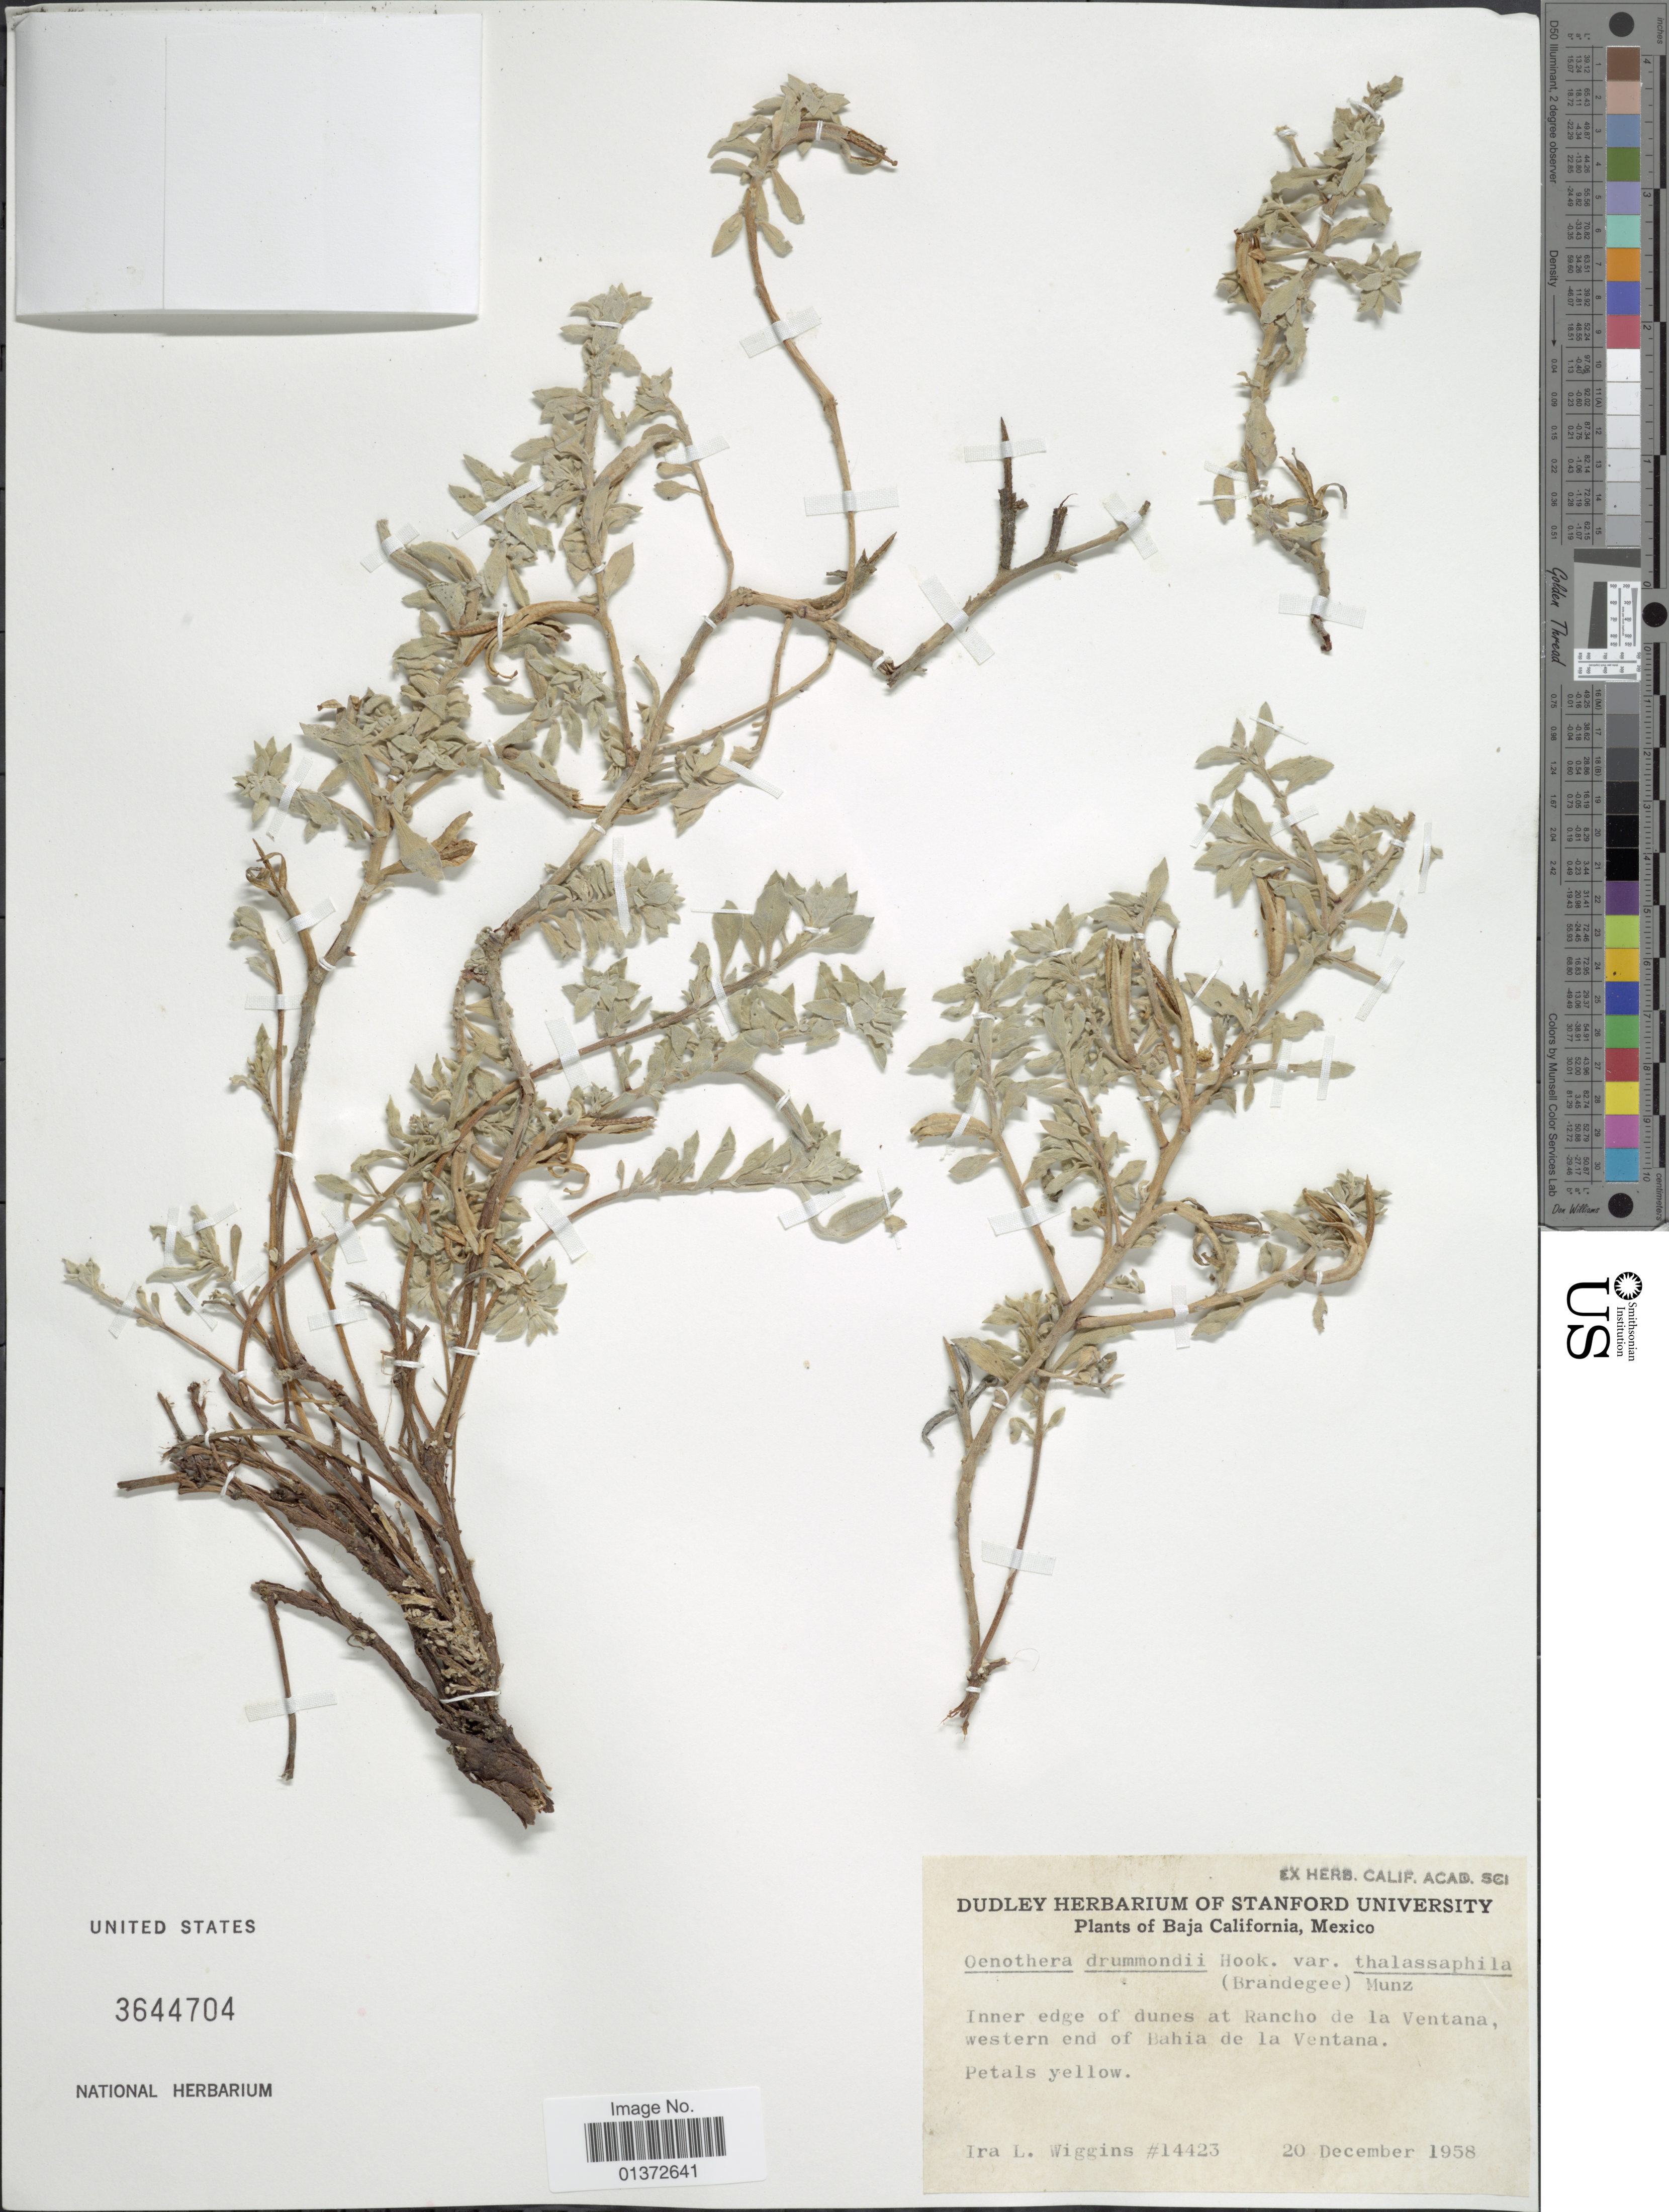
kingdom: Plantae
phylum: Tracheophyta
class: Magnoliopsida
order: Myrtales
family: Onagraceae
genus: Oenothera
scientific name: Oenothera drummondii subsp. thalassaphila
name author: (Brandegee) W. Dietr. & W.L. Wagner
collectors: I. L. Wiggins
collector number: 14423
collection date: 1958-12-20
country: Mexico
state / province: Baja California Sur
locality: Inner edge of dunes at Rancho de la Ventana, western end of Bahia de la Ventana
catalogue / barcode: US 3644704